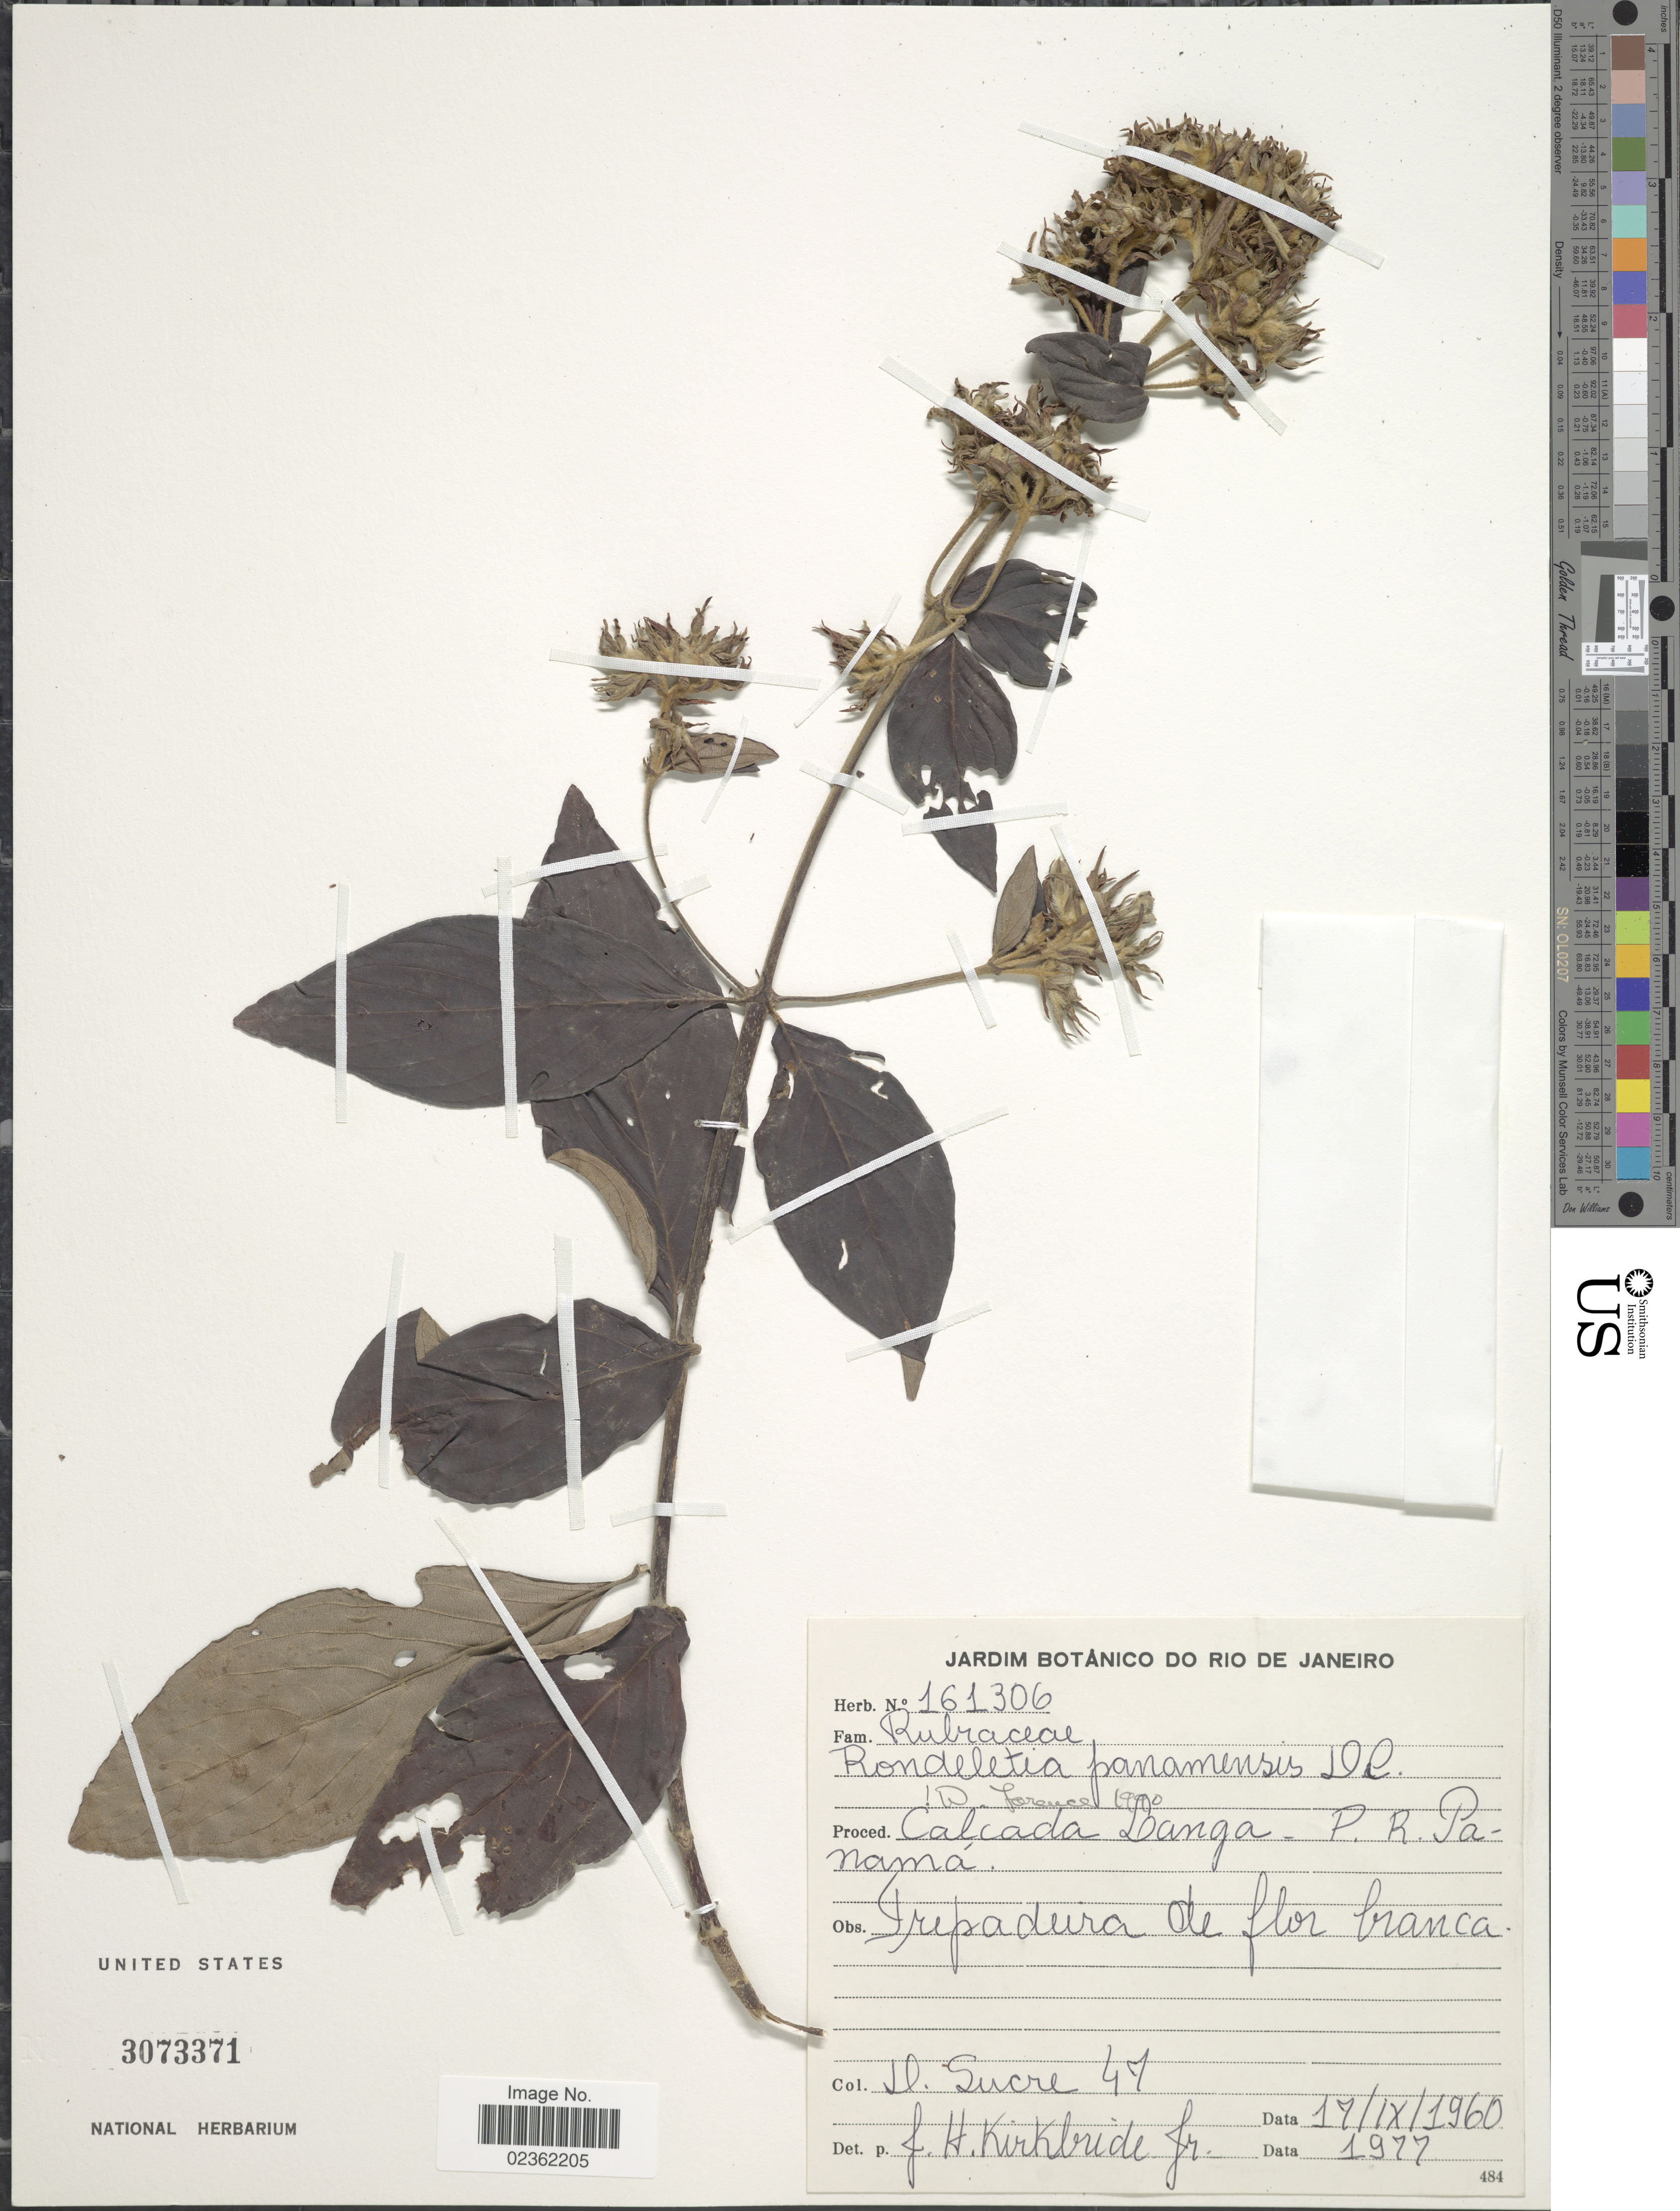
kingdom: Plantae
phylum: Tracheophyta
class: Magnoliopsida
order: Gentianales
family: Rubiaceae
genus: Rondeletia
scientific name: Rondeletia panamensis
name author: DC.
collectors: D. Sucre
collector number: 47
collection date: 1960-09-17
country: Panama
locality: Calcada Langa -P.R. Panama.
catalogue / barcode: US 3073371